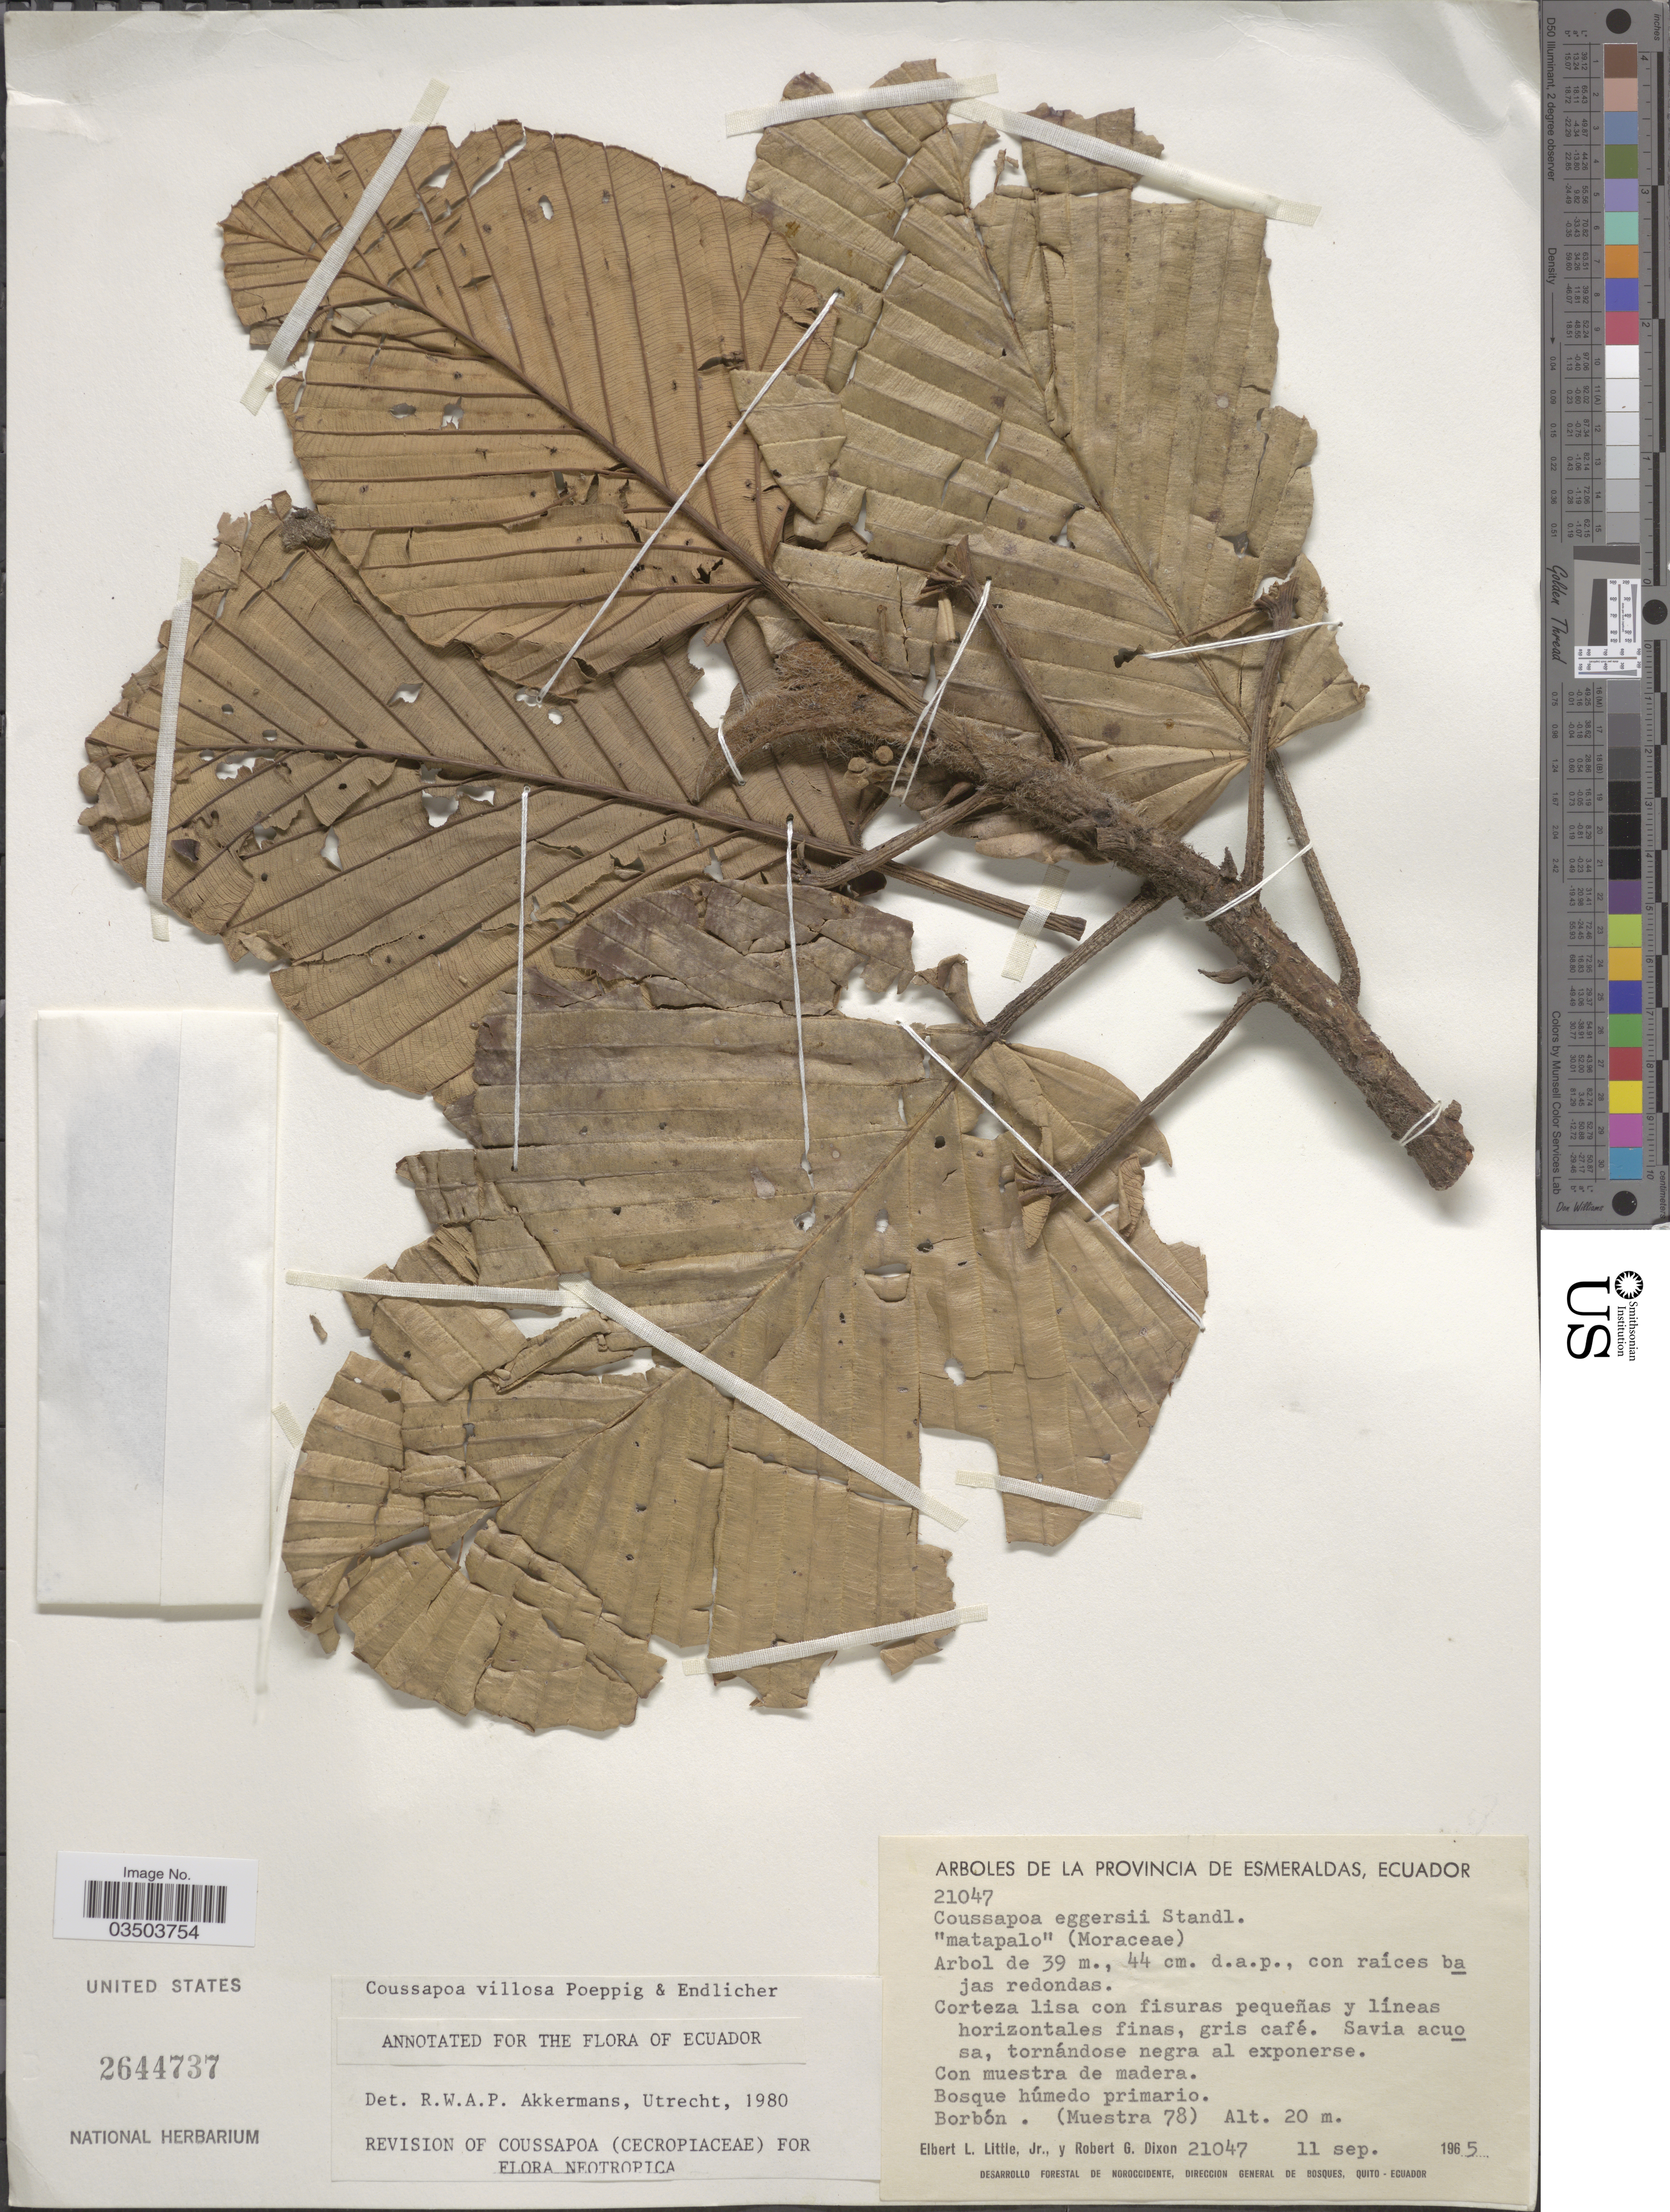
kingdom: Plantae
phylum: Tracheophyta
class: Magnoliopsida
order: Rosales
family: Urticaceae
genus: Coussapoa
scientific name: Coussapoa villosa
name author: Poepp. & Endl.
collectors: E. L. Little & R. G. Dixon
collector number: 21047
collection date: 1965-09-11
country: Ecuador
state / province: Esmeraldas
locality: Borbón. (Muestra 78).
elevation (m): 20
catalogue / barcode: US 2644737